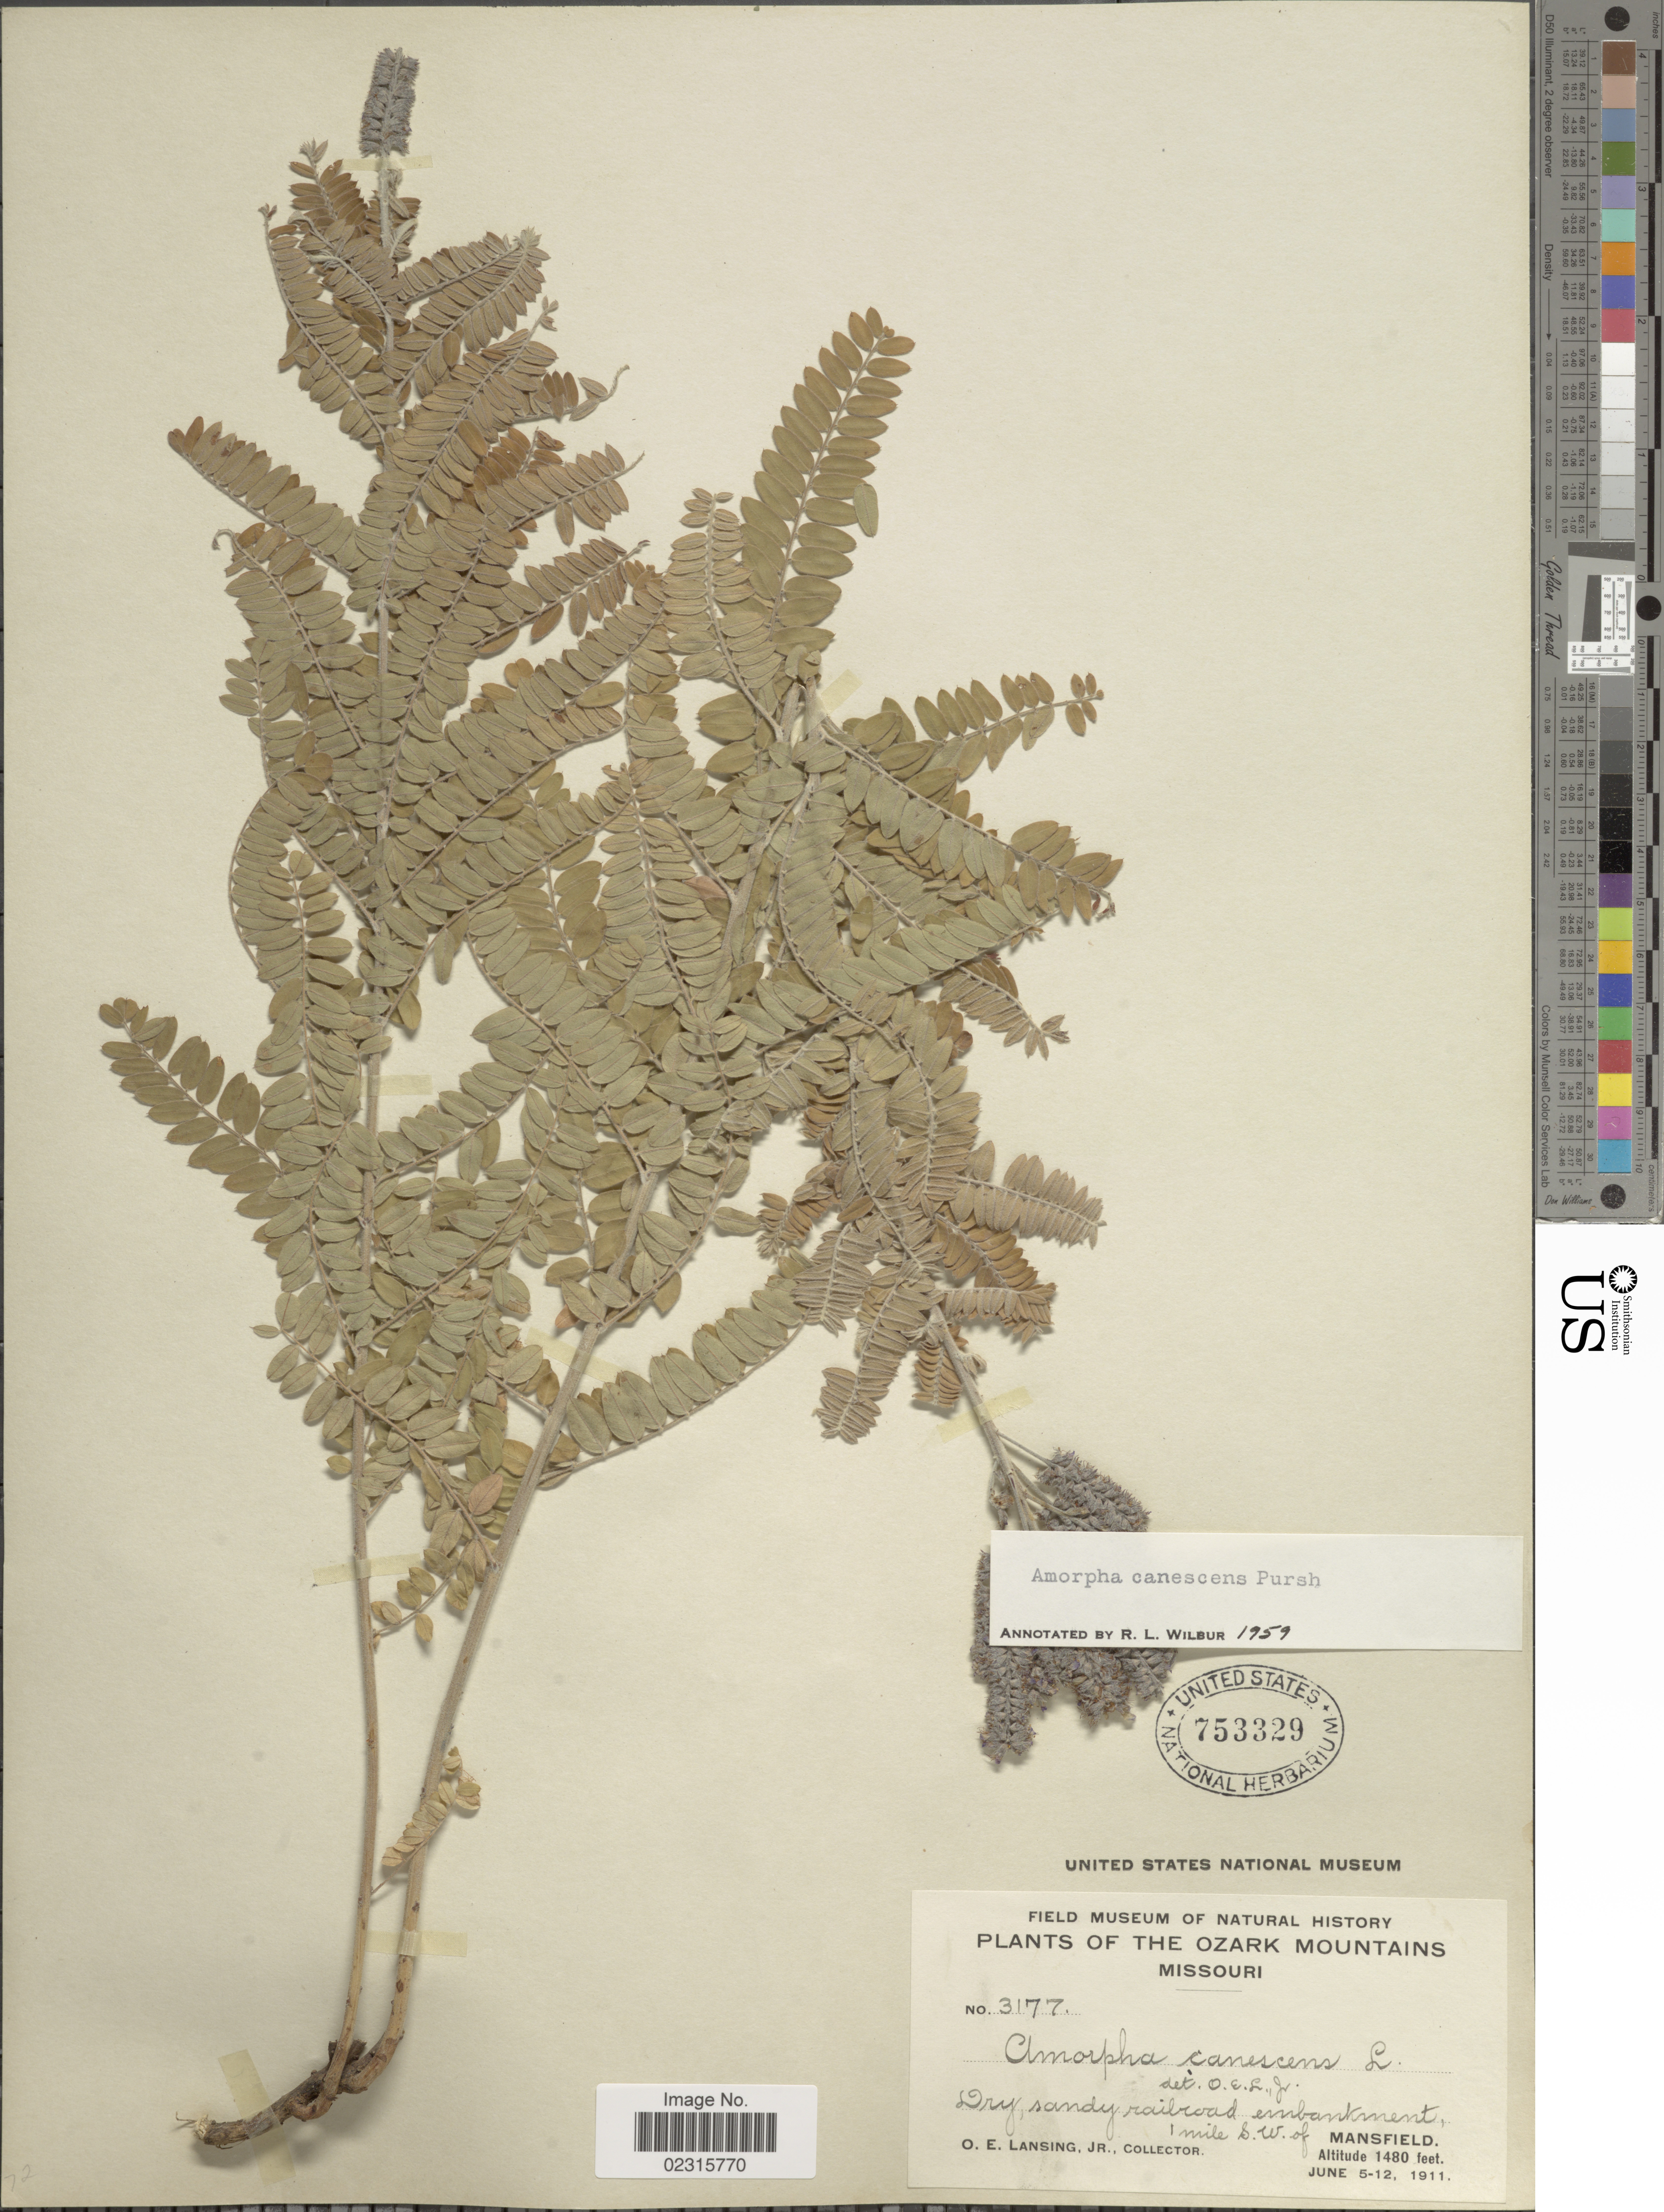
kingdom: Plantae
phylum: Tracheophyta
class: Magnoliopsida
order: Fabales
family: Fabaceae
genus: Amorpha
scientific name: Amorpha canescens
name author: Pursh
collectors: O. E. Lansing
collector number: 3177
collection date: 1911-06-05/1911-06-12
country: United States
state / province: Missouri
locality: Ozark Mountains, 1 mile S.W. of Mansfield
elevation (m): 451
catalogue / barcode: US 753329